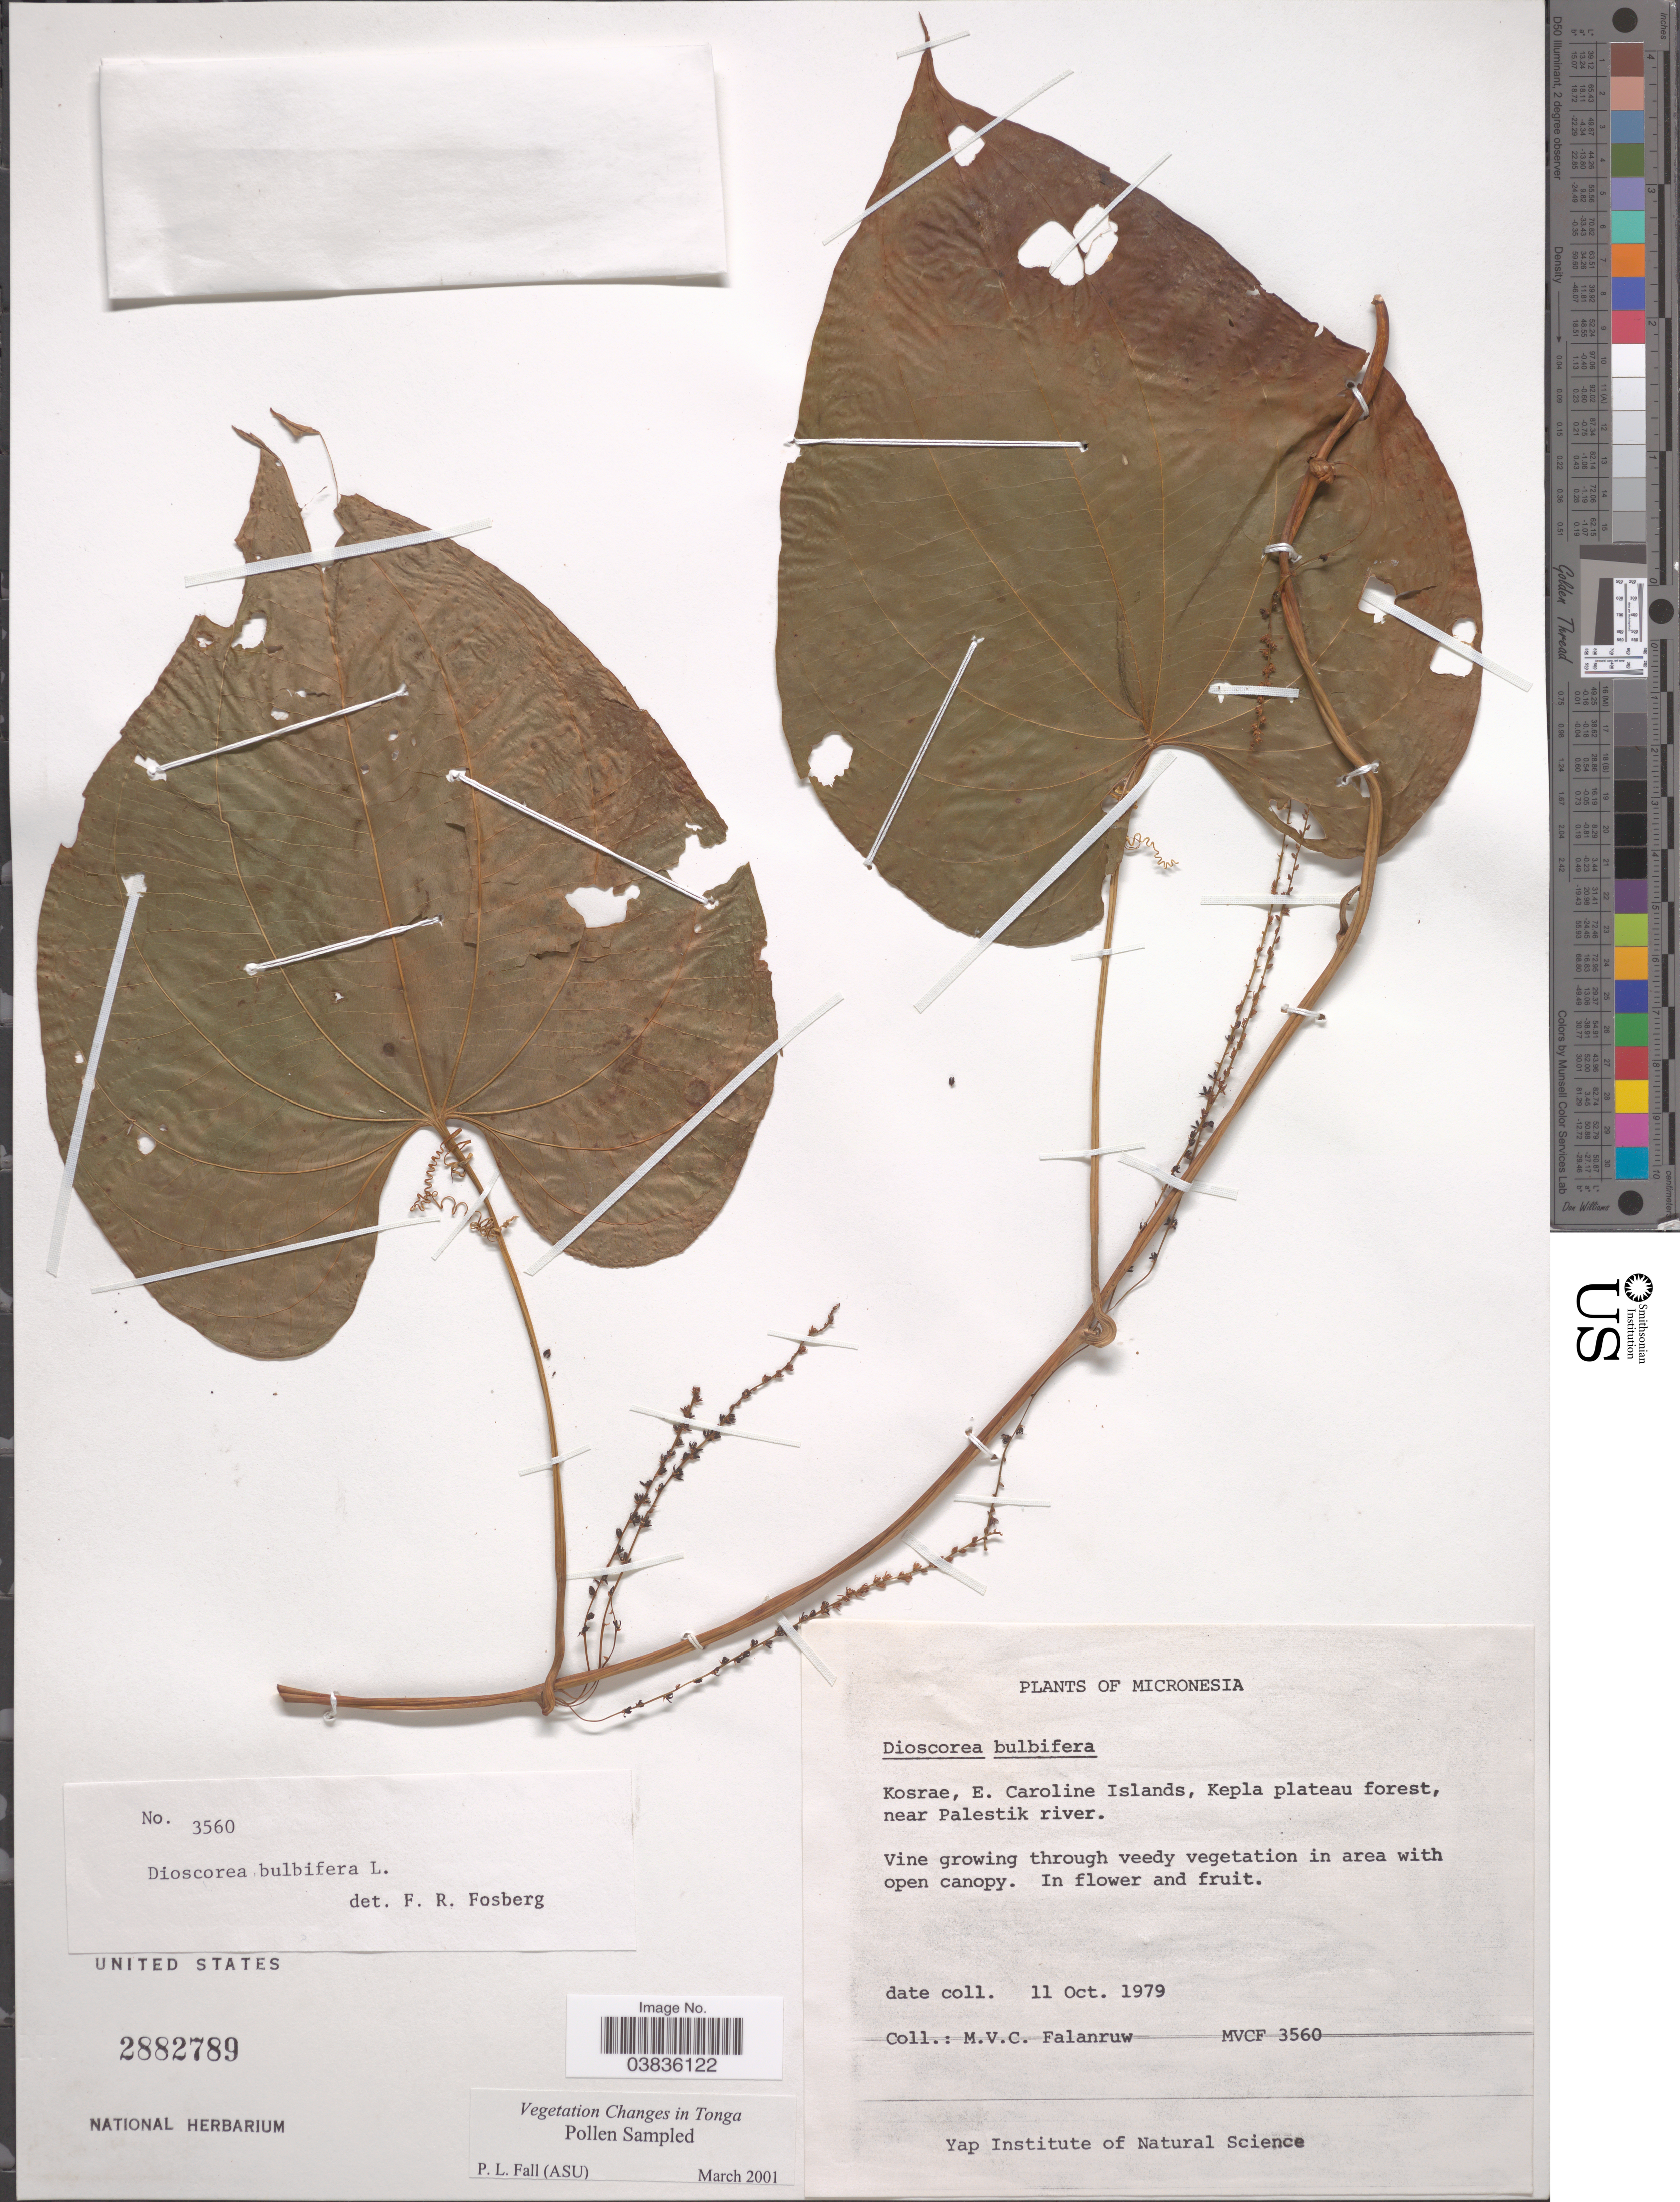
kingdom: Plantae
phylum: Tracheophyta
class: Liliopsida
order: Dioscoreales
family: Dioscoreaceae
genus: Dioscorea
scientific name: Dioscorea bulbifera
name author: L.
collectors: M. V. Falanruw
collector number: MVCF 3560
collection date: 1979-10-11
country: Micronesia, Federated States of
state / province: Kosrae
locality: E. Caroline Islands, Kepla plateau forest, near Palestik river.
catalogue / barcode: US 2882789